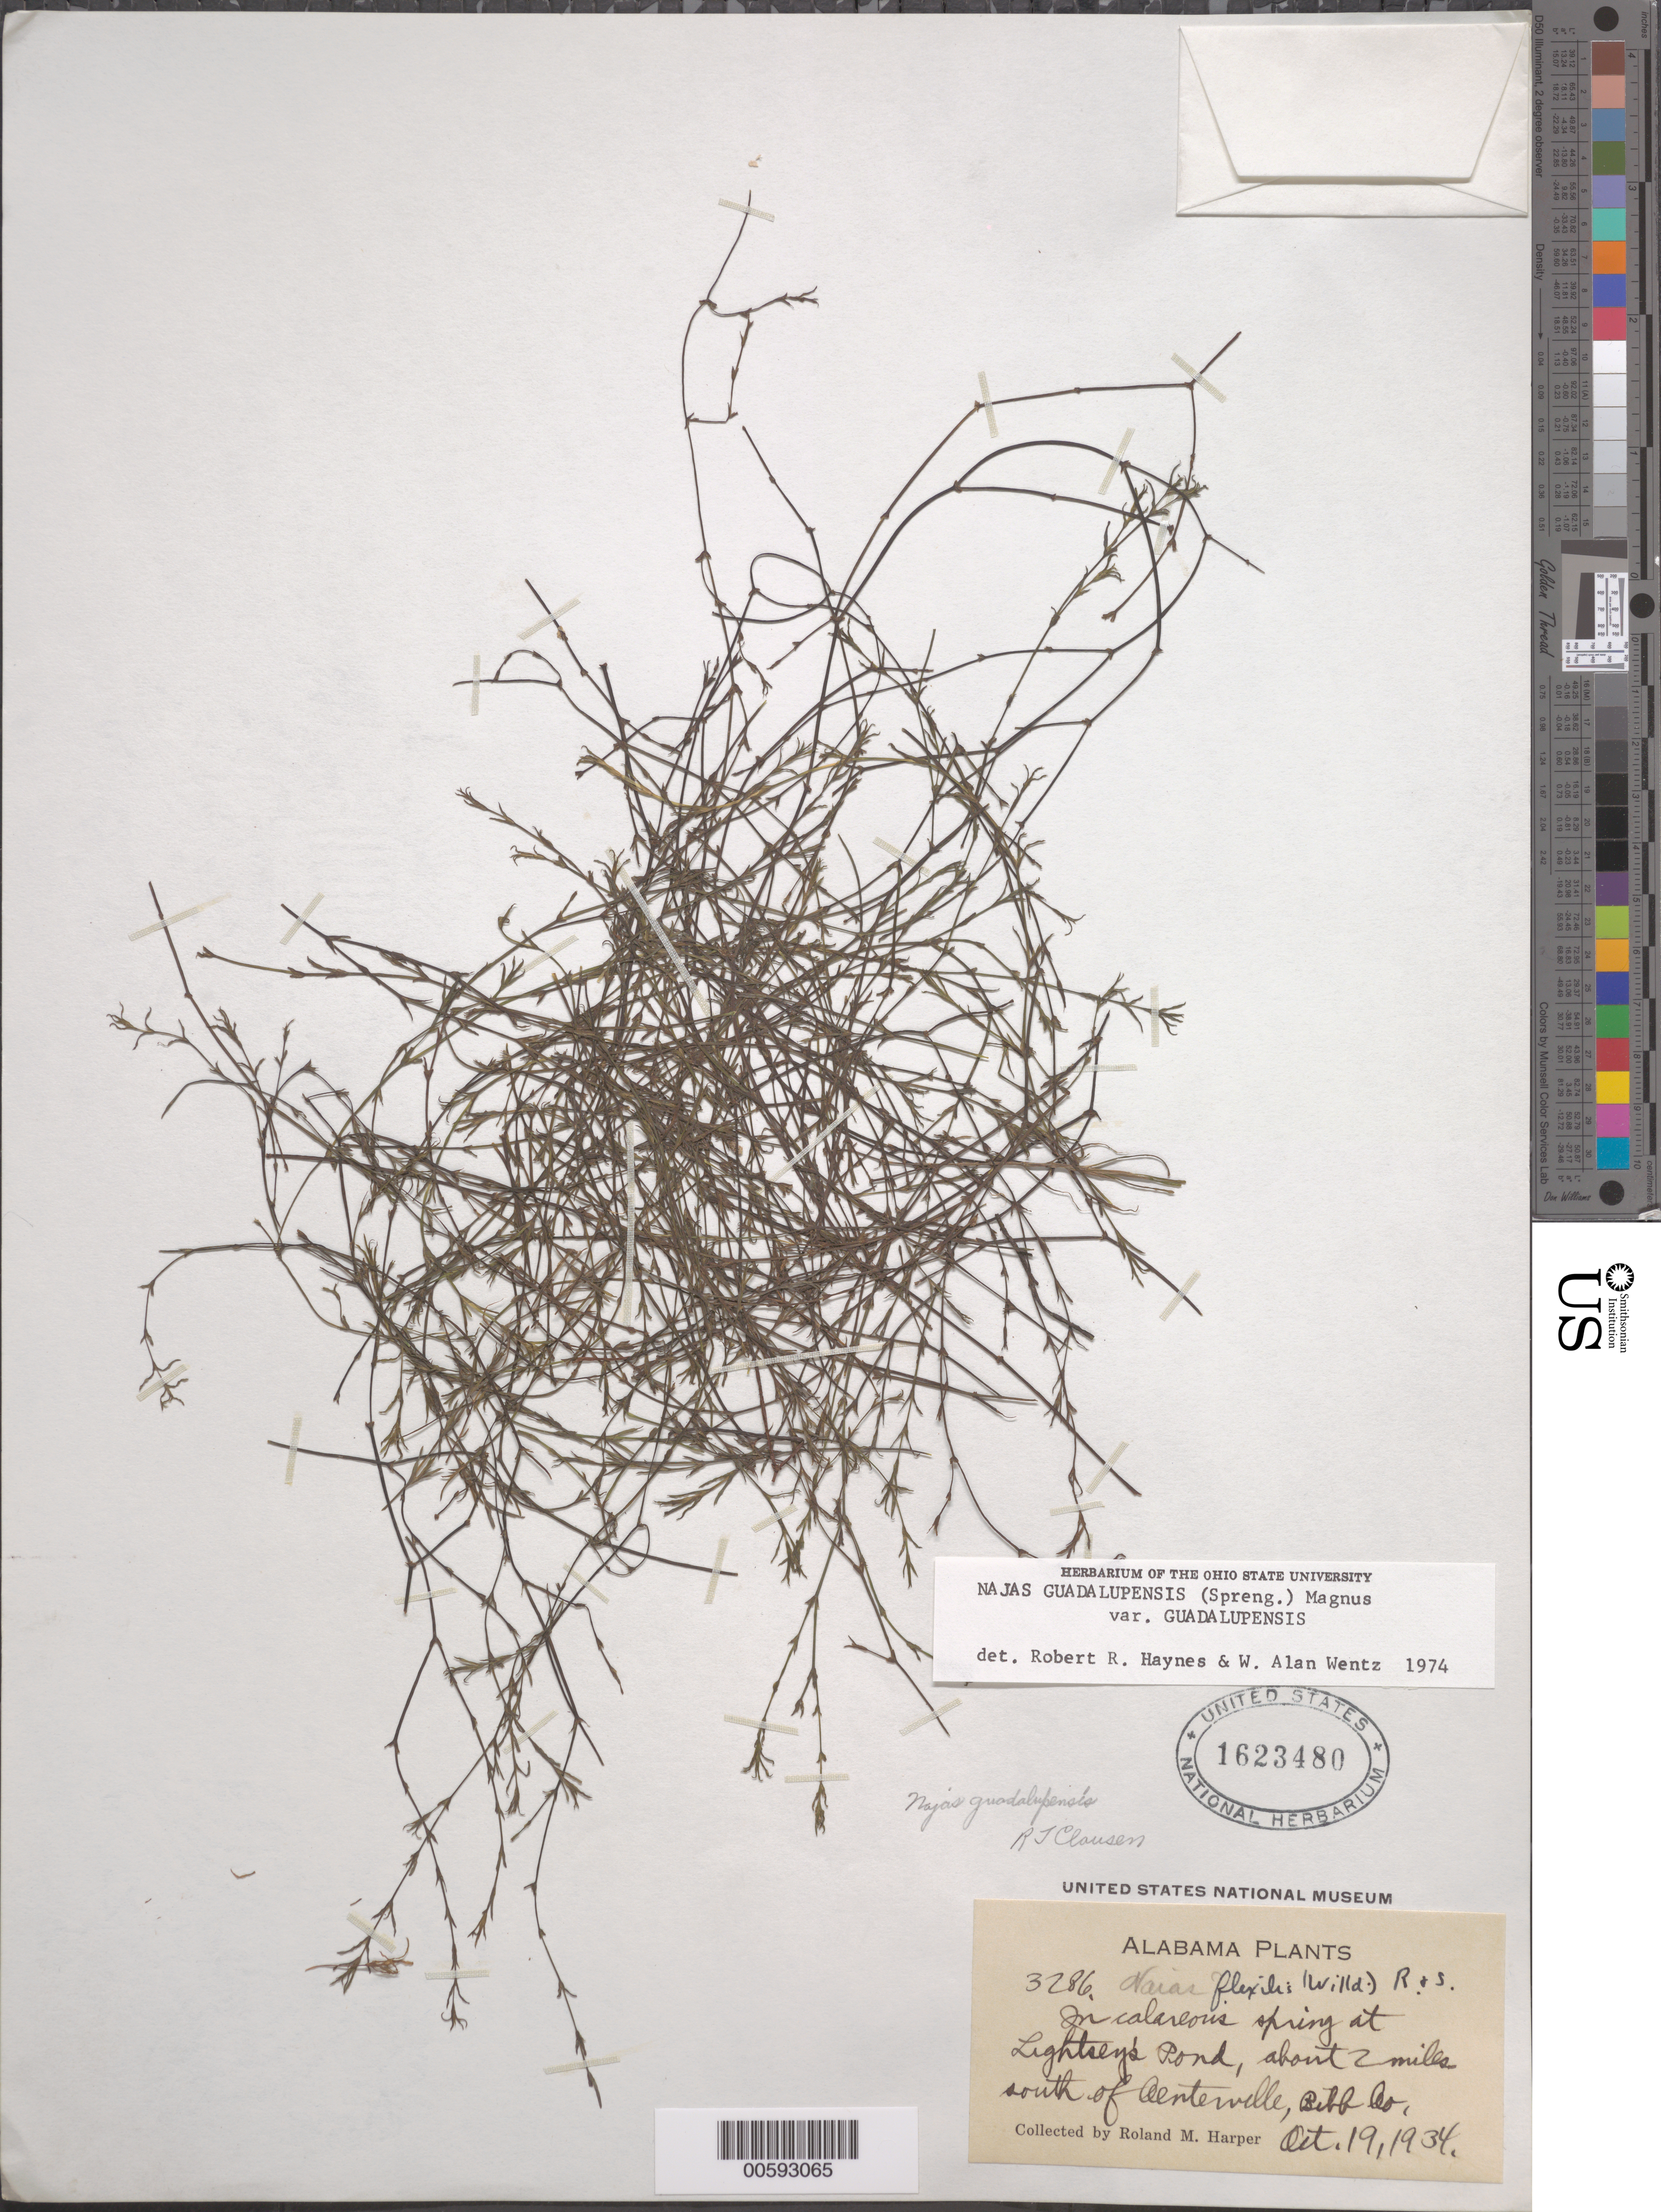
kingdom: Plantae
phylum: Tracheophyta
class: Liliopsida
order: Alismatales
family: Hydrocharitaceae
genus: Najas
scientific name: Najas guadalupensis var. guadalupensis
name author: (Spreng.) Magnus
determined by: Haynes, R. R.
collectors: R. M. Harper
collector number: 3286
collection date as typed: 19 Oct 1934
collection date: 1934-10-19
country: United States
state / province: Alabama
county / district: Bibb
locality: S of Centerville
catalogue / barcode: US 1623480